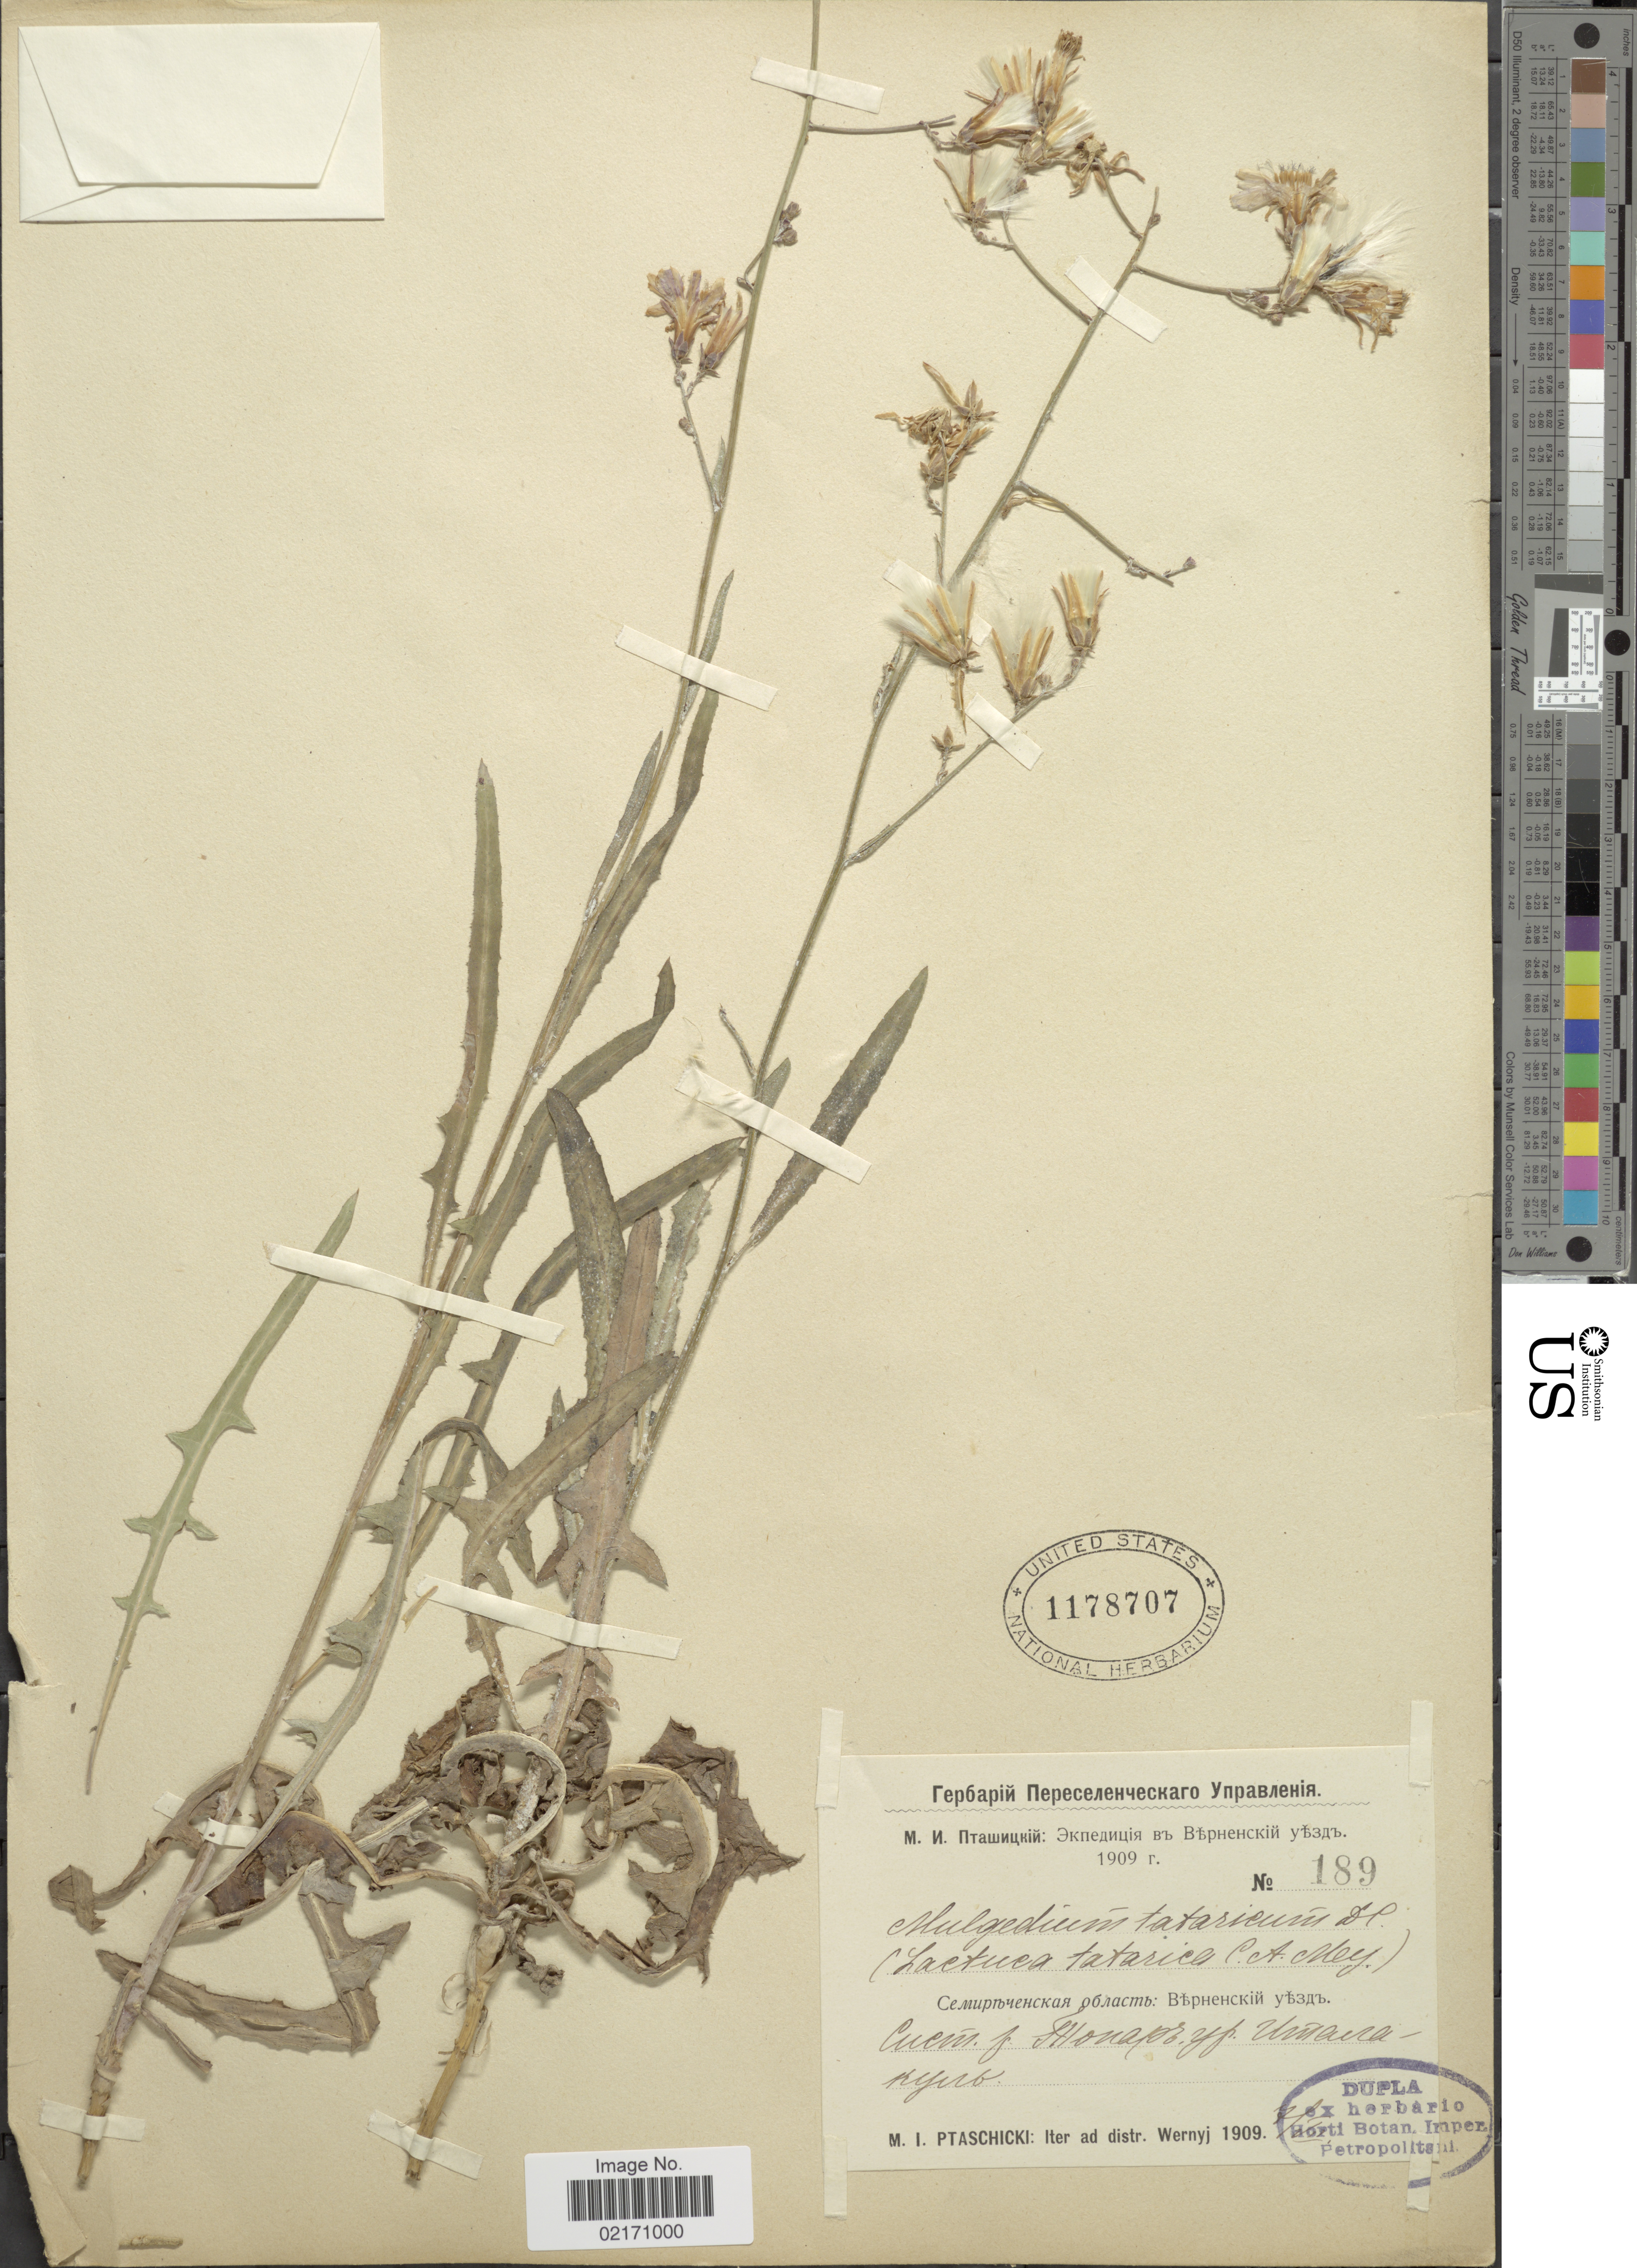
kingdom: Plantae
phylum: Tracheophyta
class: Magnoliopsida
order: Asterales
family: Asteraceae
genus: Mulgedium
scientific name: Mulgedium tataricum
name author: (L.) DC.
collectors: M. Ptaszycki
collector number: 189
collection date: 1909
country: Kazakhstan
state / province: Almaty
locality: Distr. Wernyj, River Topar.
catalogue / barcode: US 1178707